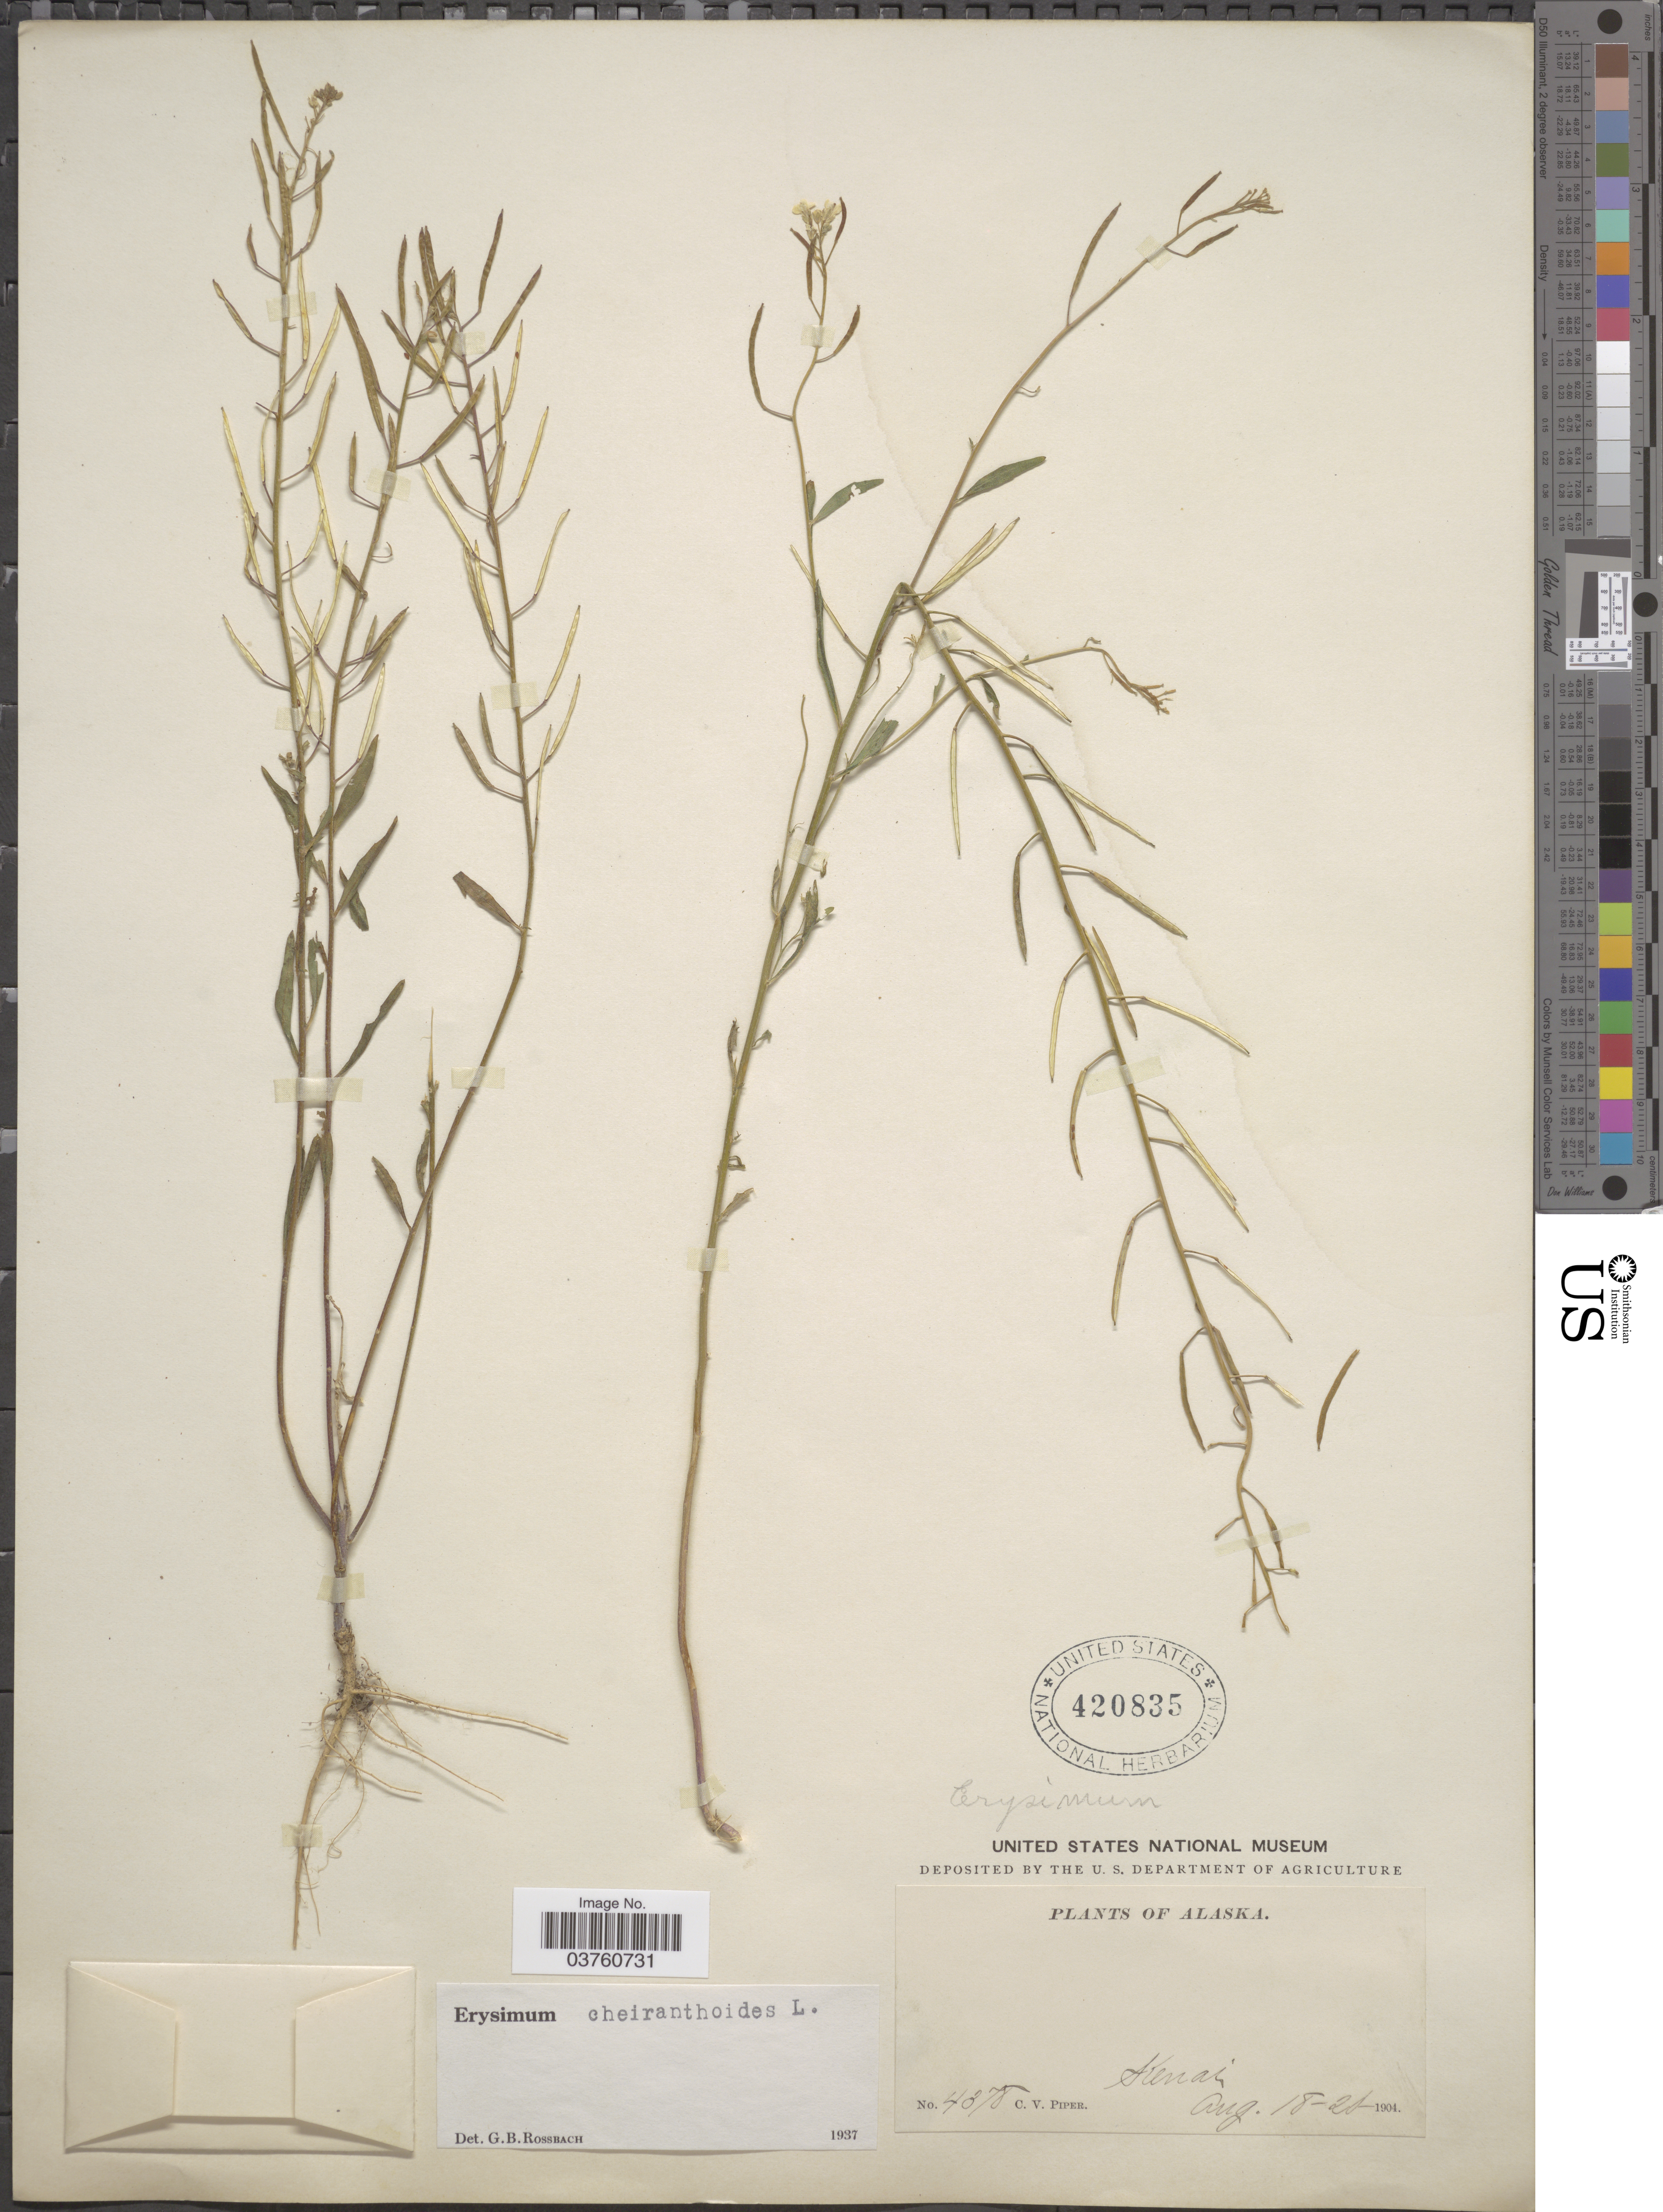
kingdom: Plantae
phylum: Tracheophyta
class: Magnoliopsida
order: Brassicales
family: Brassicaceae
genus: Erysimum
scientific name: Erysimum cheiranthoides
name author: L.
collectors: C. V. Piper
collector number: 4378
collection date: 1904-08-18/1904-08-20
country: United States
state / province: Alaska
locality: Kenai.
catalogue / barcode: US 420835